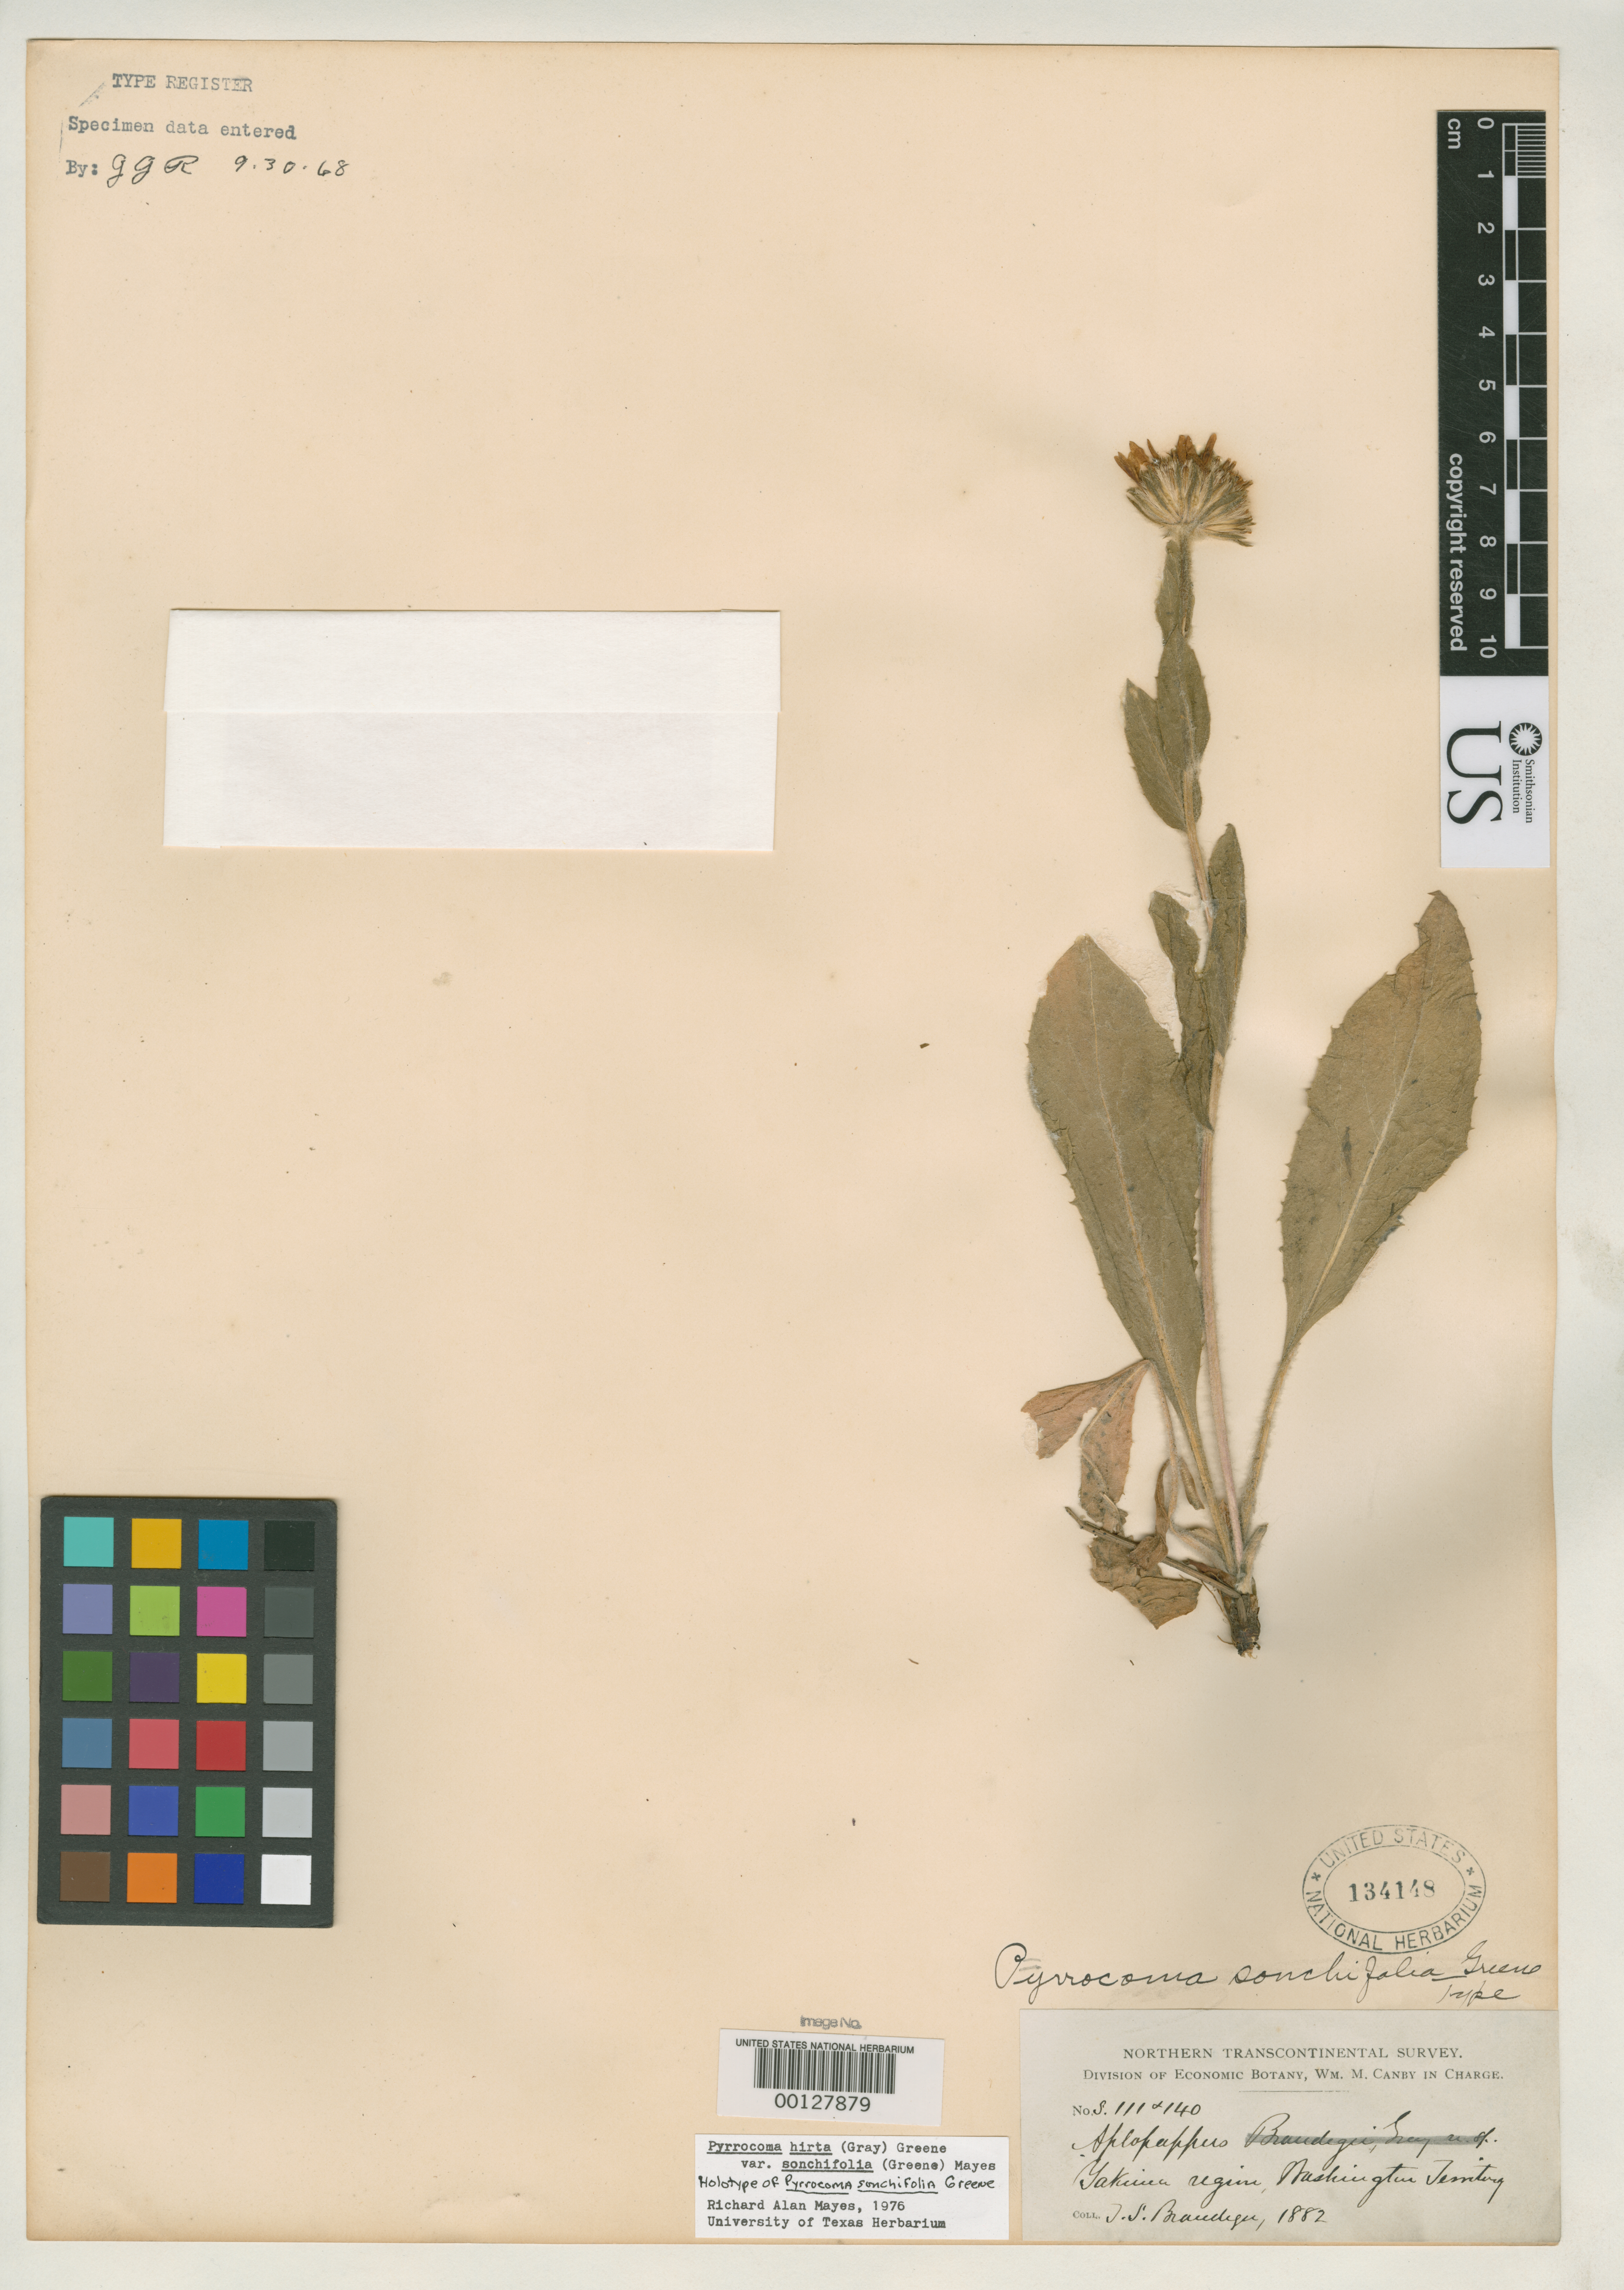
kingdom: Plantae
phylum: Tracheophyta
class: Magnoliopsida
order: Asterales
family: Asteraceae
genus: Pyrrocoma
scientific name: Pyrrocoma sonchifolia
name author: Greene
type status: Isotype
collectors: T. S. Brandegee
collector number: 111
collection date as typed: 1882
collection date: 1882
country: United States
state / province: Washington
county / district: Yakima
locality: Yakima Region.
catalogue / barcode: US 134148